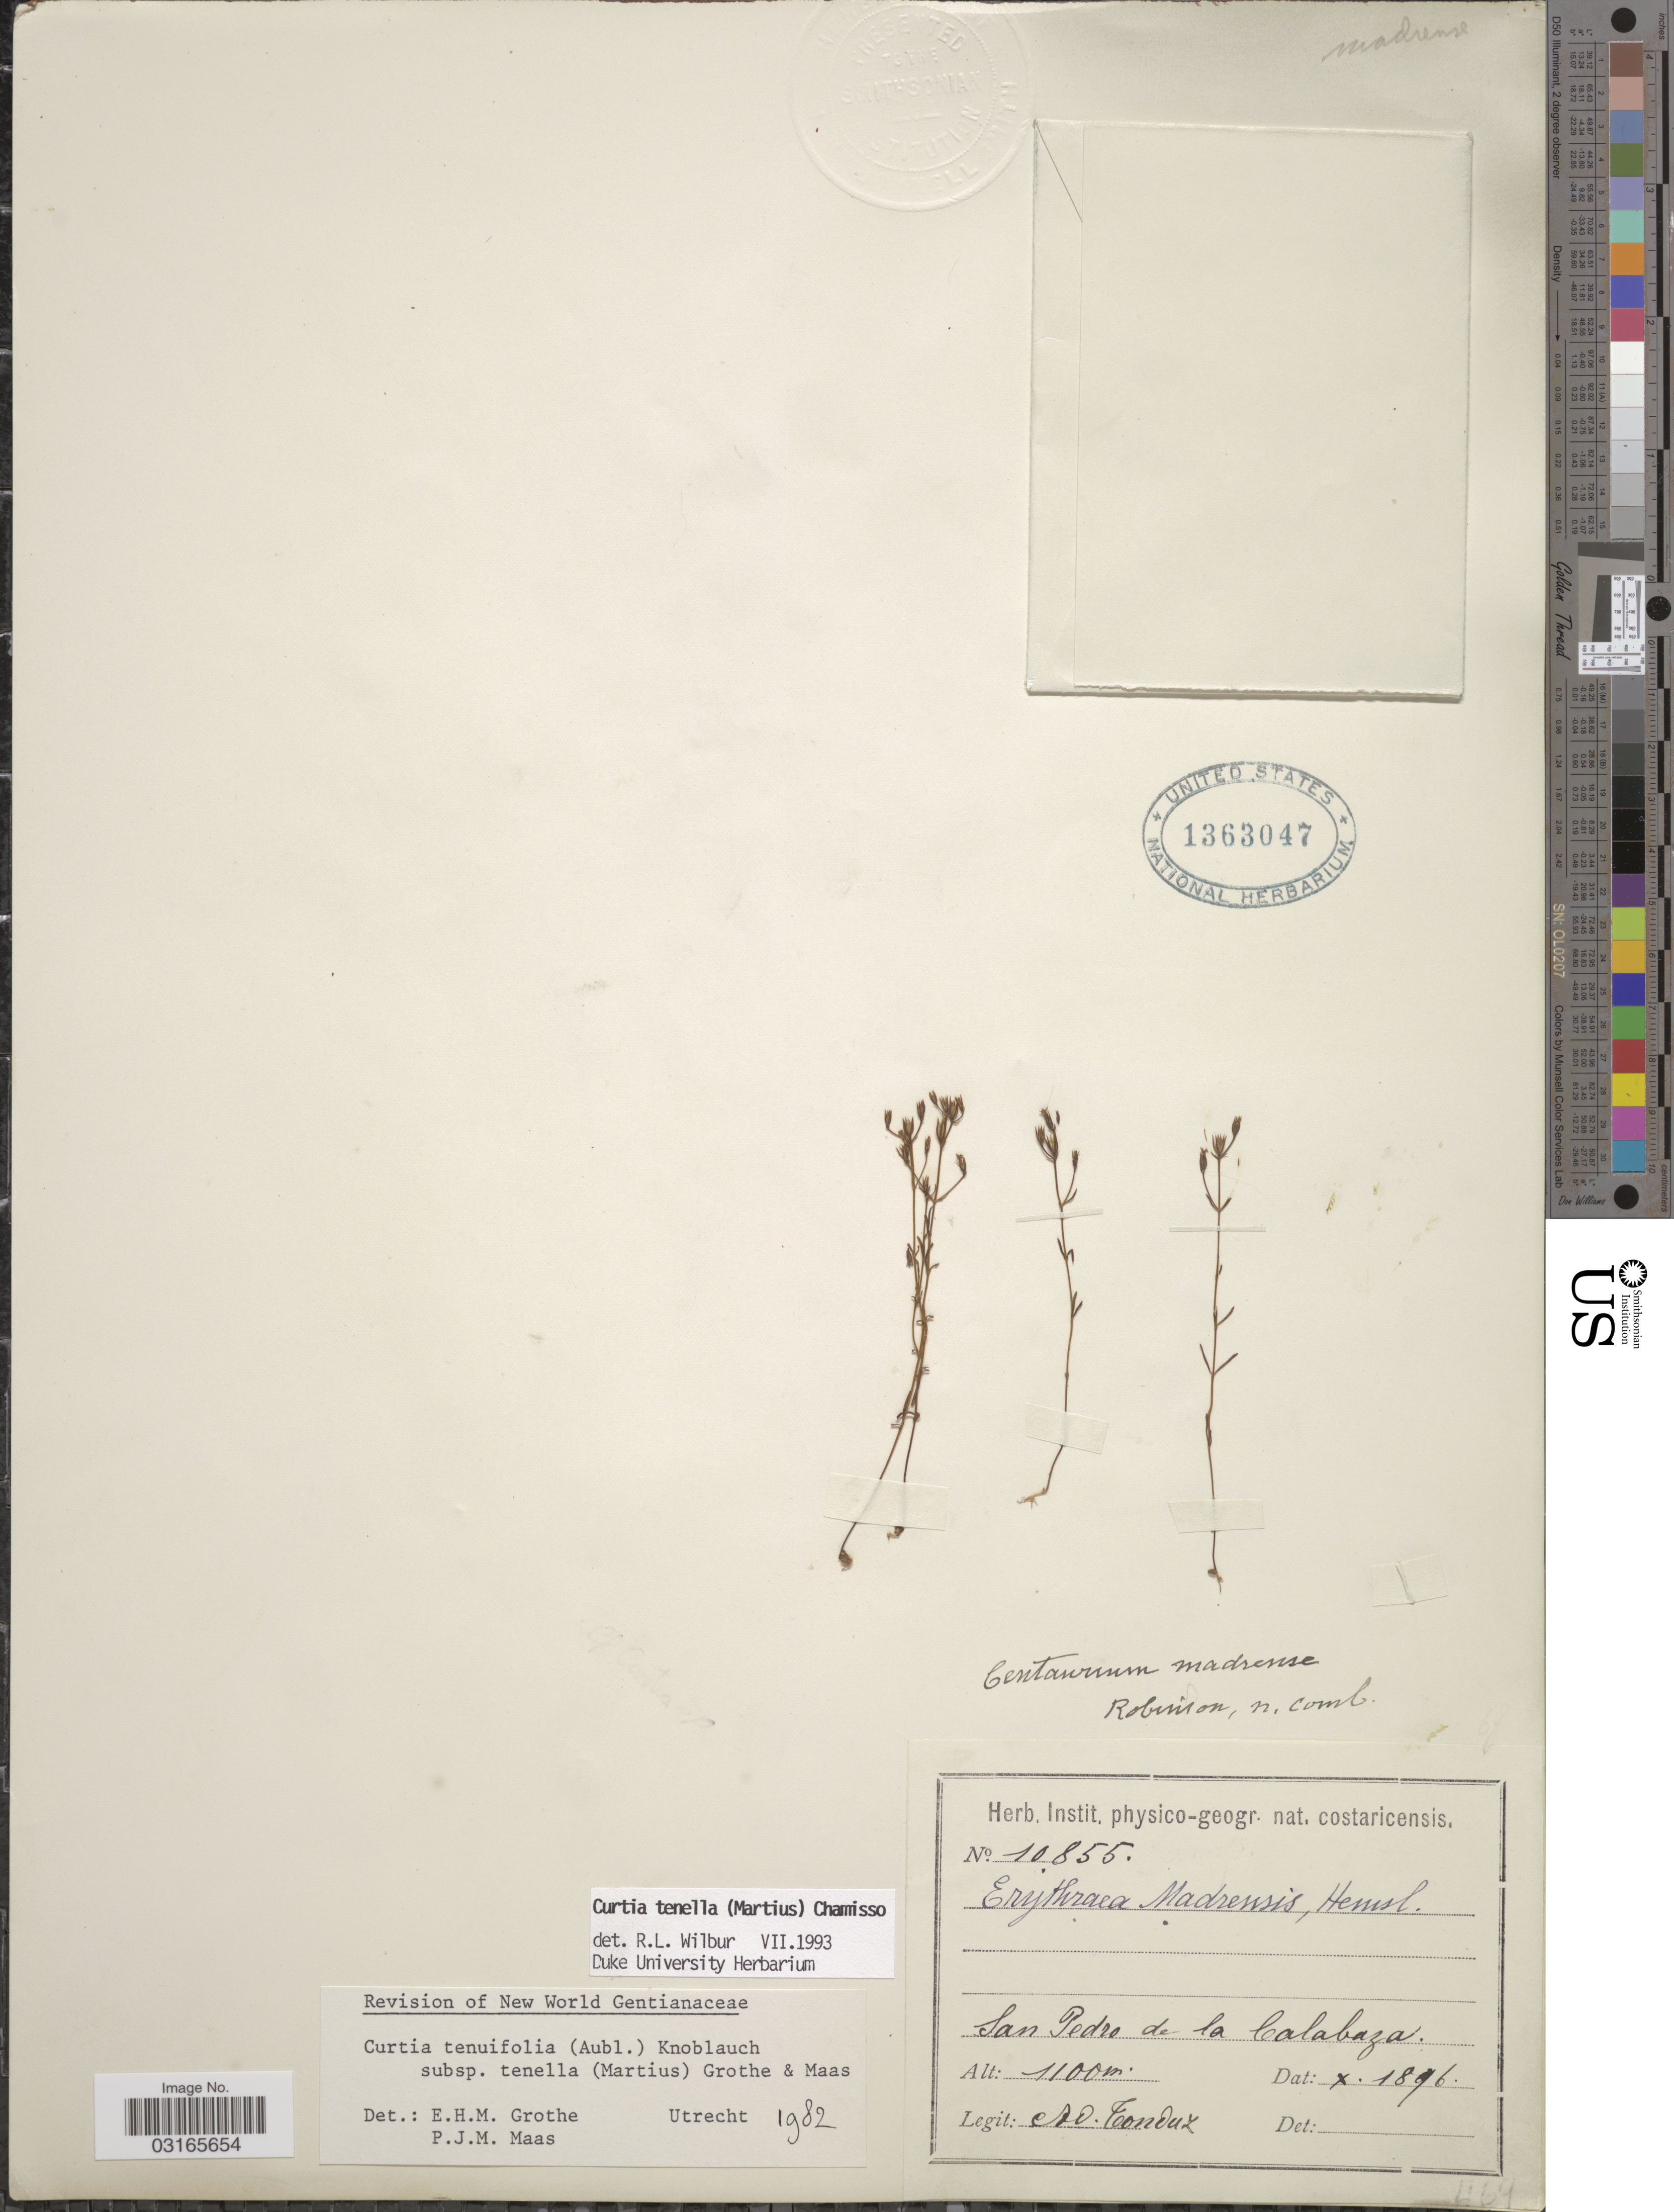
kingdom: Plantae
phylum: Tracheophyta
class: Magnoliopsida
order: Gentianales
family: Gentianaceae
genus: Curtia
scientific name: Curtia tenella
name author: (Mart.) Cham.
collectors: A. Tonduz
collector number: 10855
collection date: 1896-10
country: Costa Rica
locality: San Pedro de la Calabaza.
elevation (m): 1100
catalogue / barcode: US 1363047